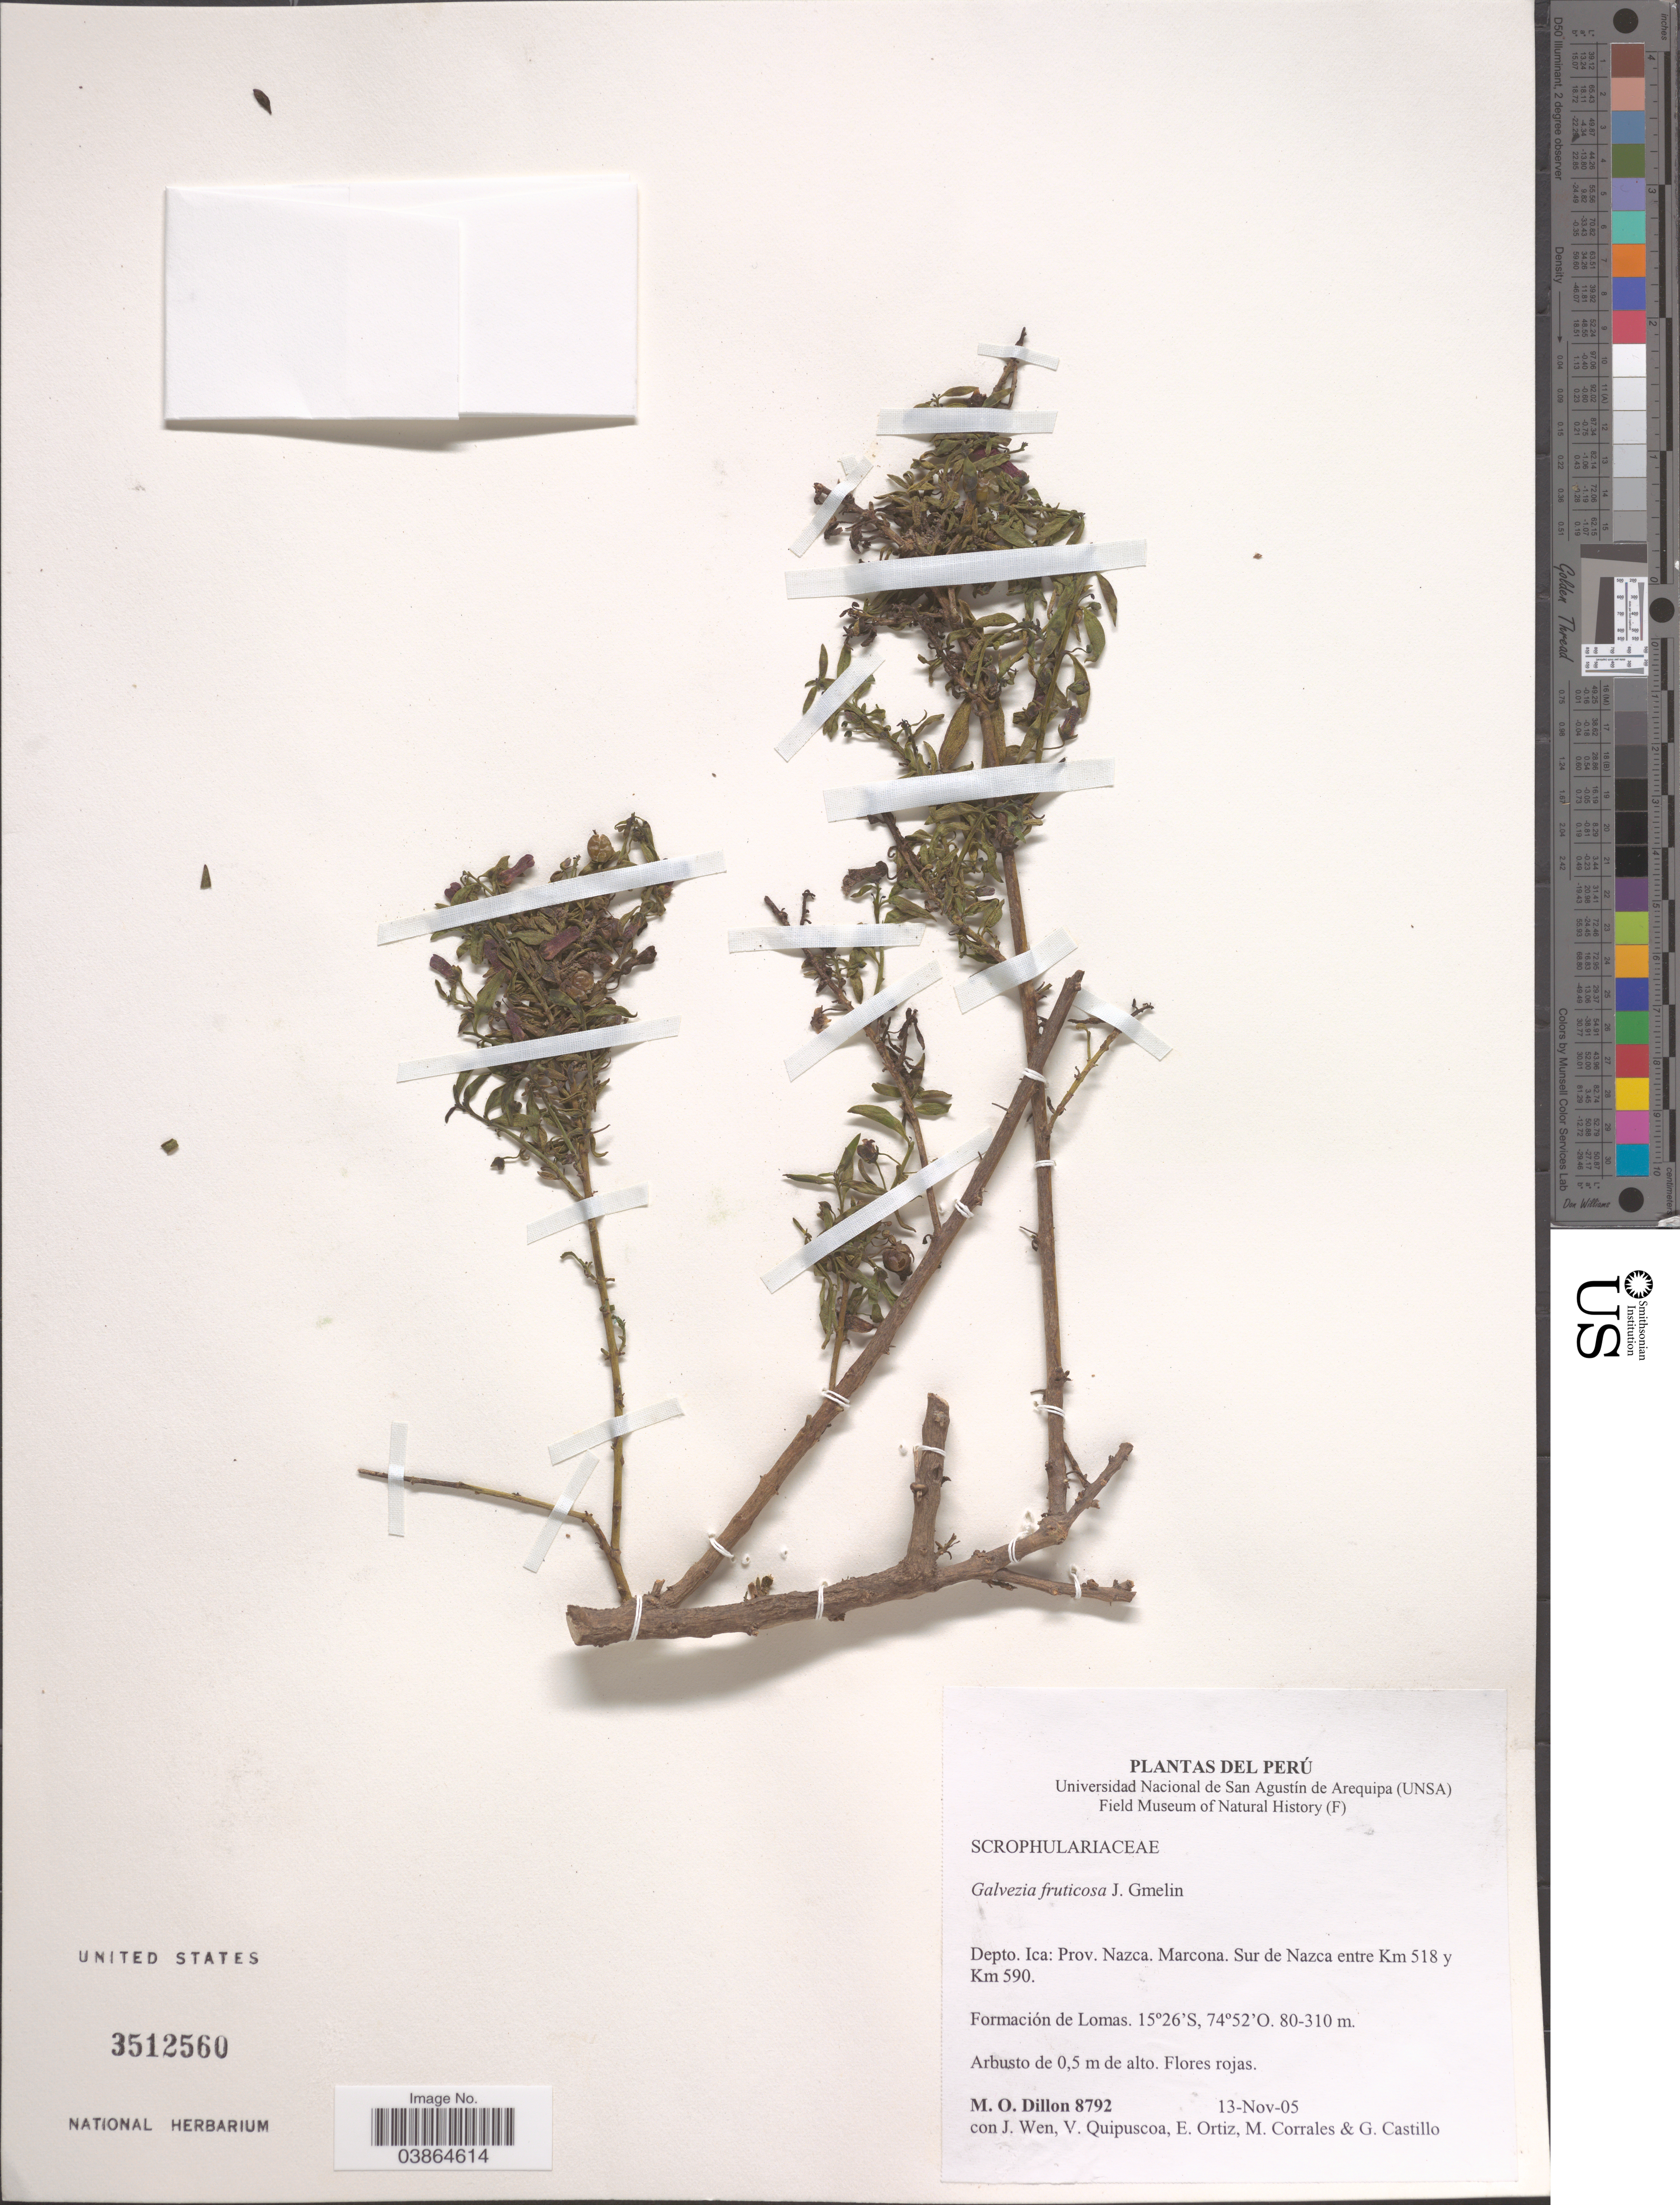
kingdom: Plantae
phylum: Tracheophyta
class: Magnoliopsida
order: Lamiales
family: Plantaginaceae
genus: Galvezia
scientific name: Galvezia fruticosa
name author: J.F. Gmel.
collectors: M. O. Dillon, J. Wen, V. Quipuscoa, E. Ortiz & et al.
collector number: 8792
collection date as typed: Transcribed d/m/y: 13/11/5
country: Peru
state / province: Ica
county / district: Nazca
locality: Depto. Ica: Prov. Nazca. Marcona. Sur de Nazca entre Km 518 y Km 590. Formación de Lomas.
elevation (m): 80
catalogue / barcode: US 3512560